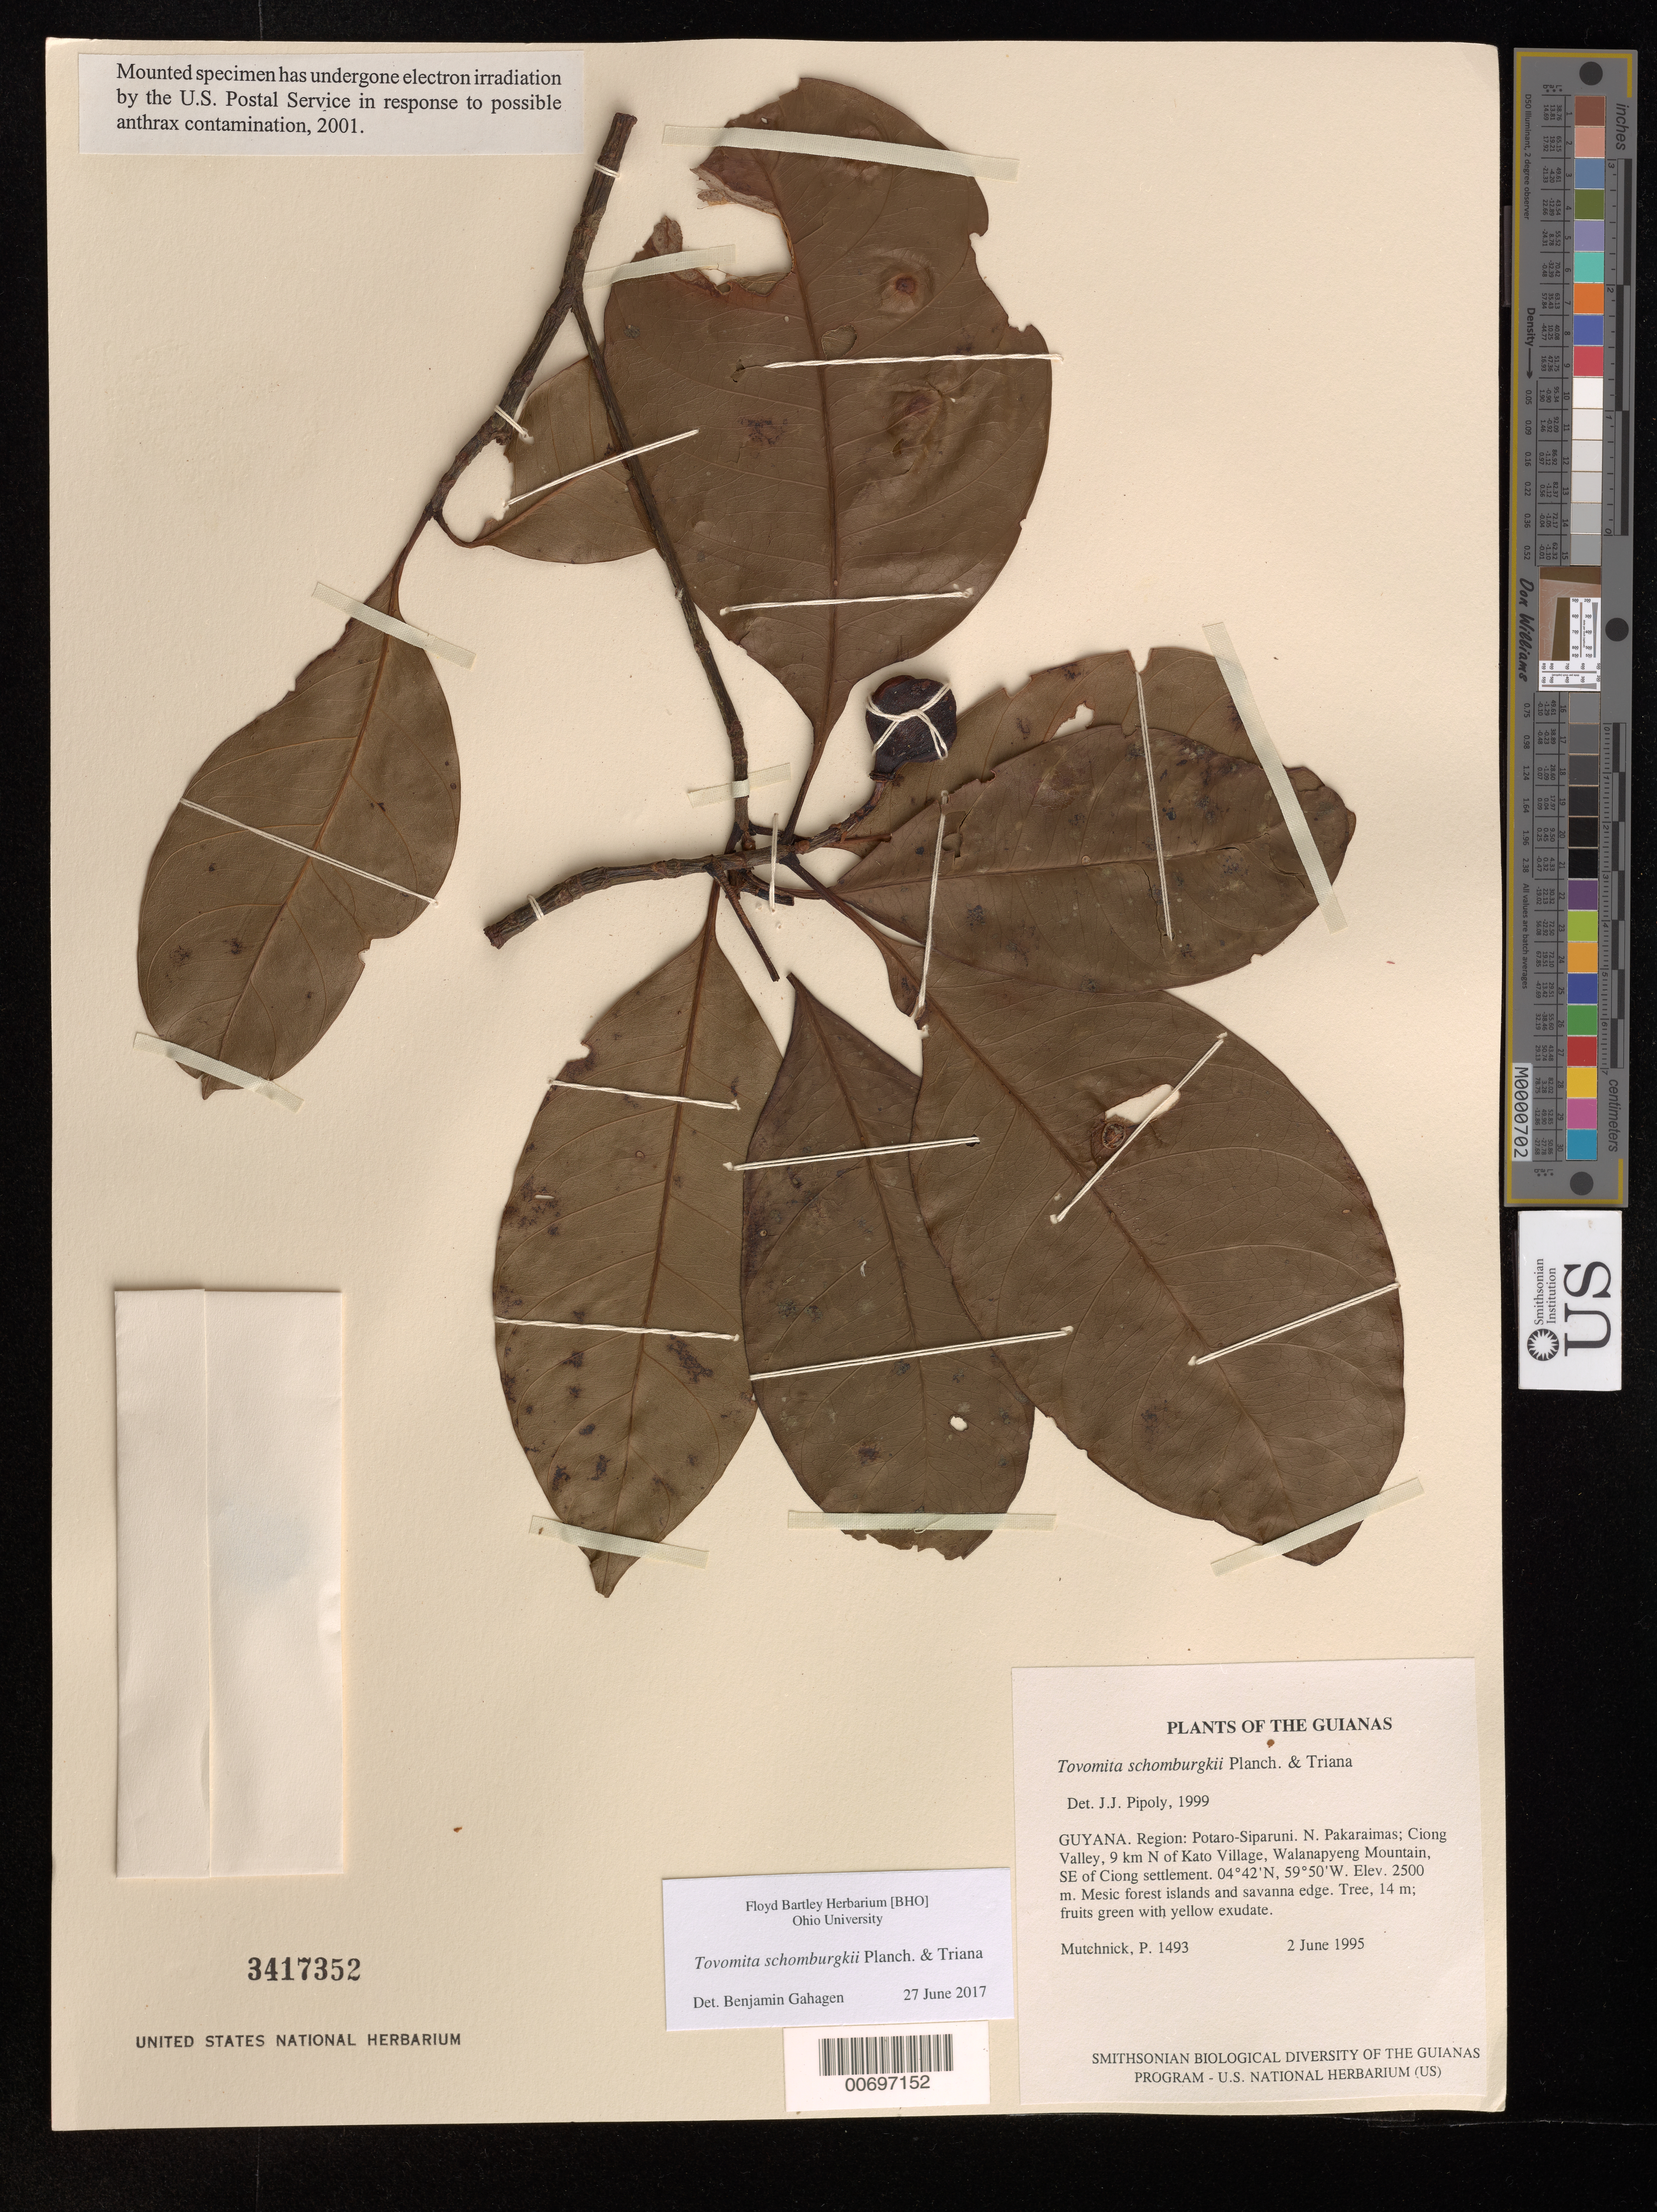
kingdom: Plantae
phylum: Tracheophyta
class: Magnoliopsida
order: Malpighiales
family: Clusiaceae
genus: Tovomita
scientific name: Tovomita schomburgkii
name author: Planch. & Triana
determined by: Pipoly, J. J., III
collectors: P. Mutchnick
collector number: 1493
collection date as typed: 2 June 1995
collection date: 1995-06-02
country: Guyana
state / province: Potaro-Siparuni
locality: N. Pakaraimas; Ciong Valley, 9 km N of Kato Village, Walanapyeng Mountain, SE of Ciong settlement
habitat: Mesic forest islands and savanna edge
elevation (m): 2500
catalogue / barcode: US 3417352